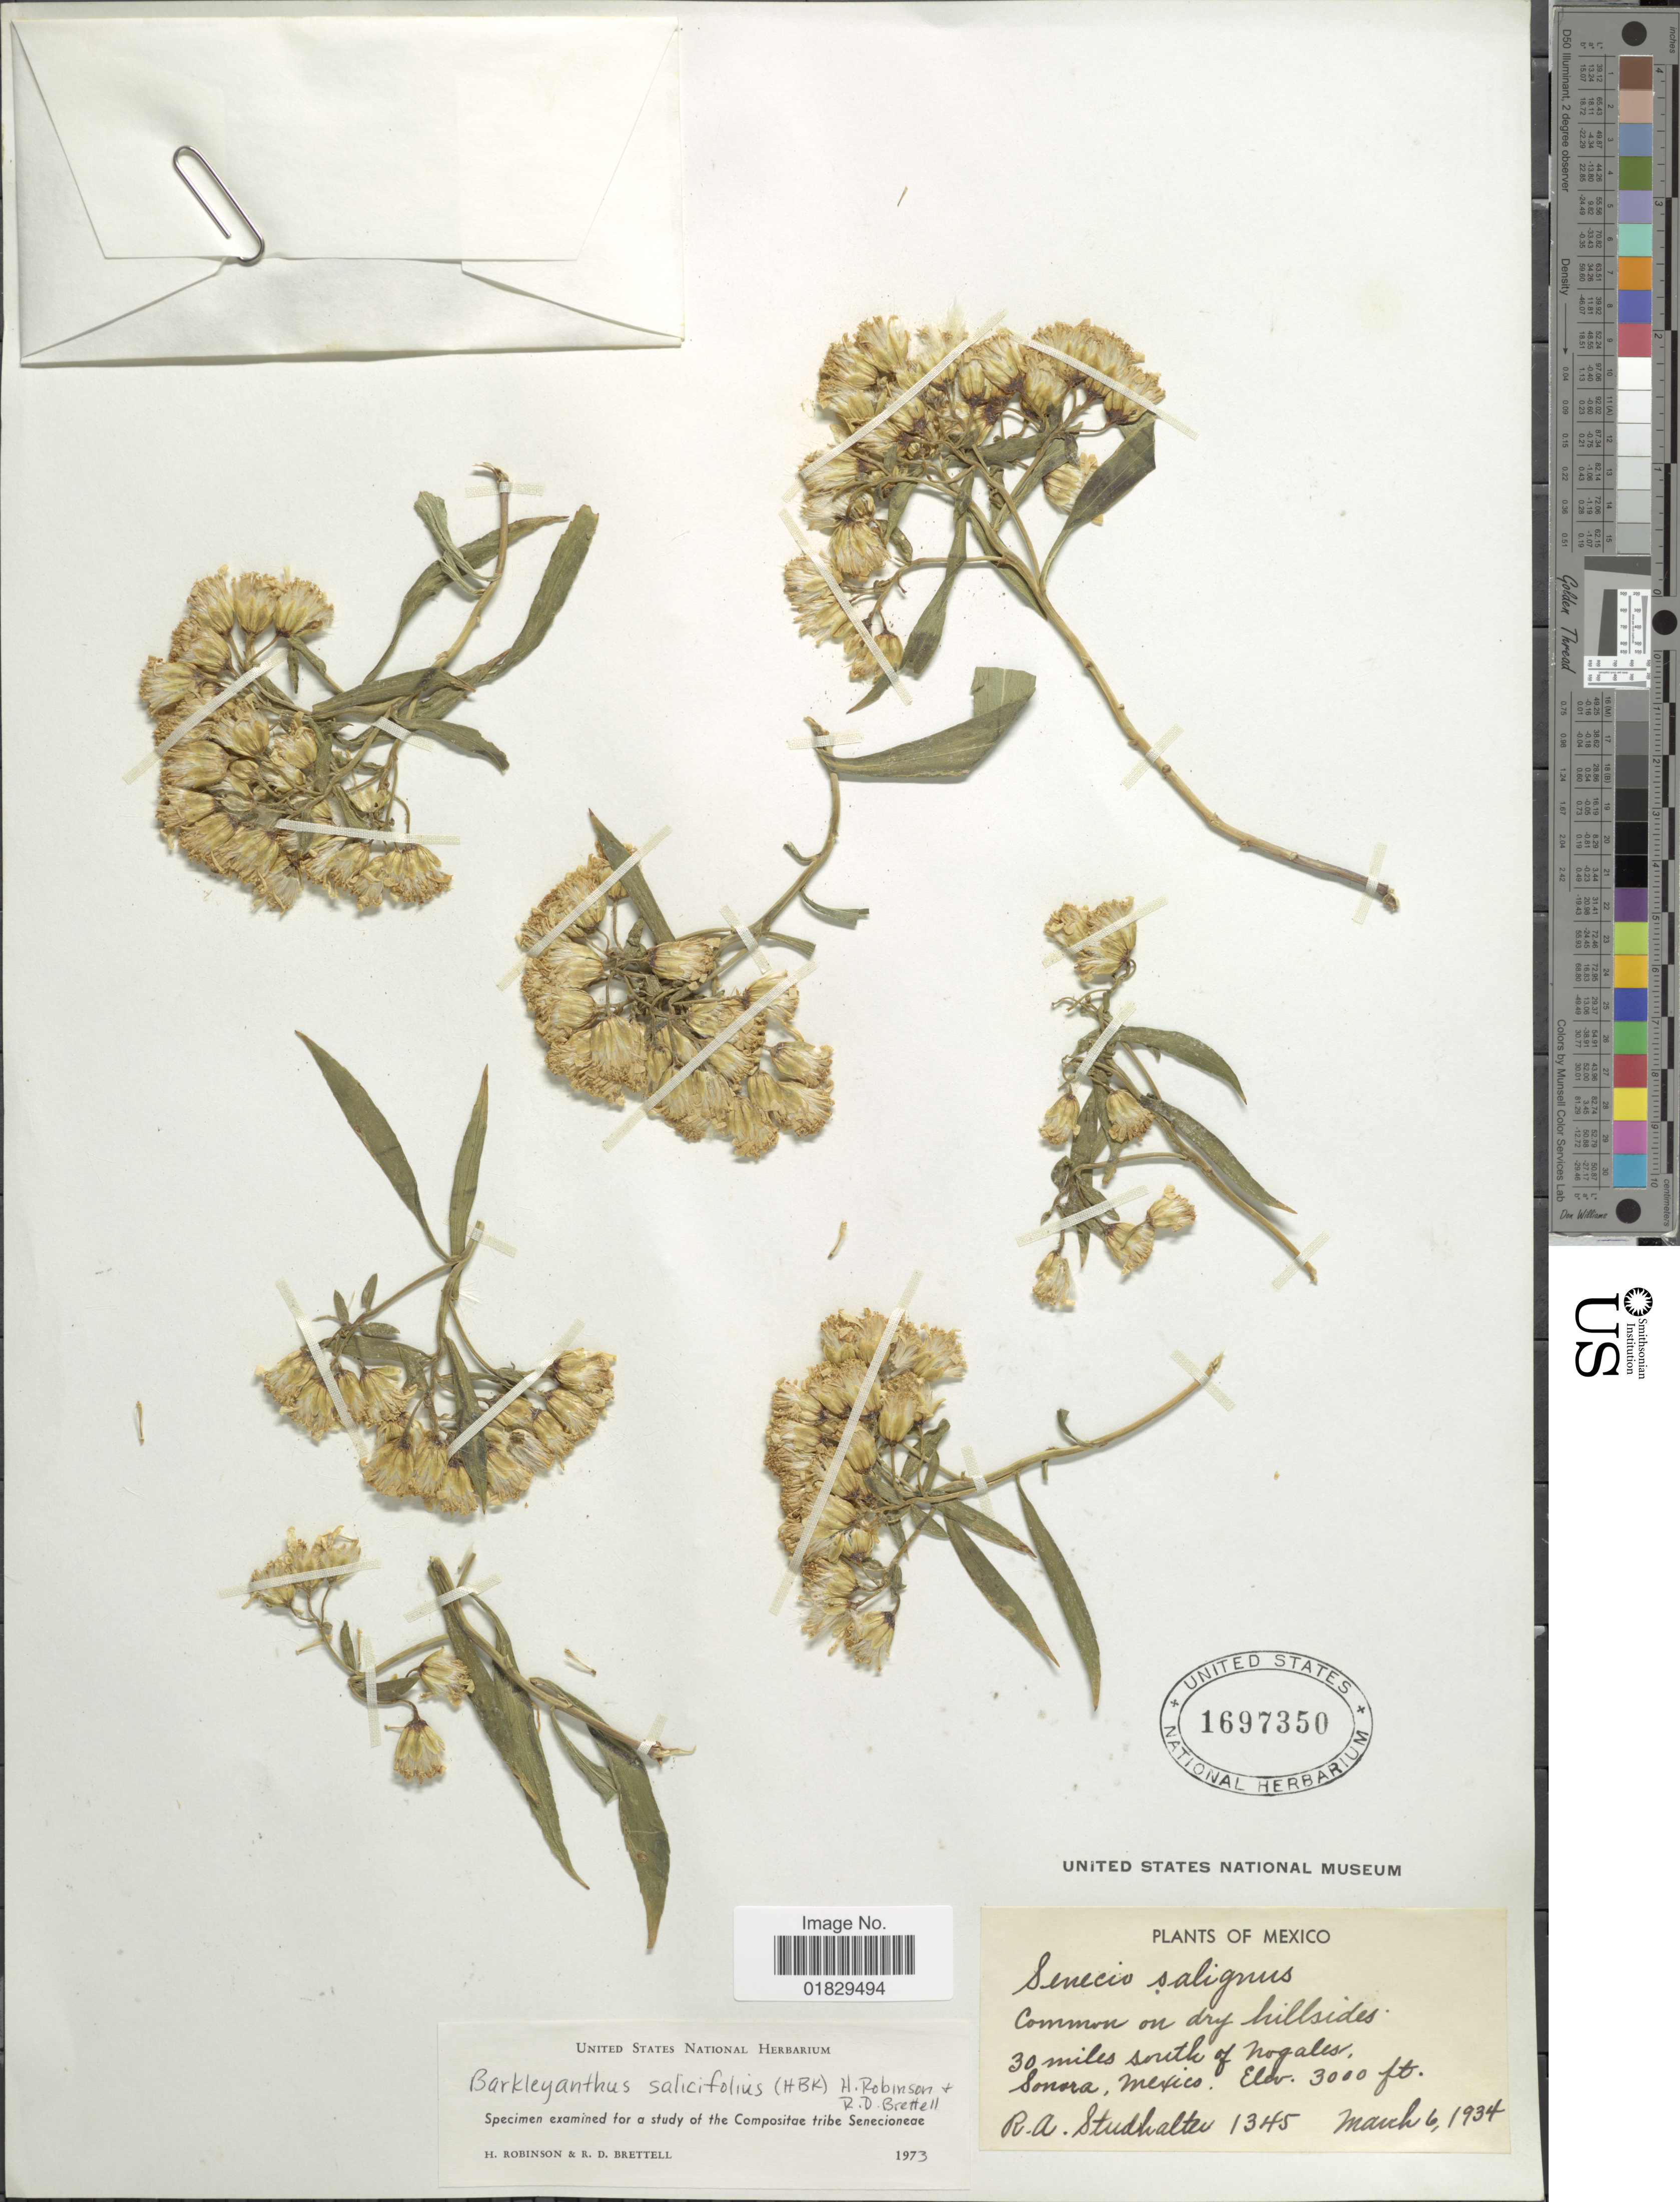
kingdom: Plantae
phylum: Tracheophyta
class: Magnoliopsida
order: Asterales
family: Asteraceae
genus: Barkleyanthus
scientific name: Barkleyanthus salicifolius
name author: (Kunth) H. Rob. & Brettell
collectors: R. Studhalter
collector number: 1345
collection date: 1934-03-06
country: Mexico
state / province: Sonora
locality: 30 miles south of Nogales. Sonora, Mexico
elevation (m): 914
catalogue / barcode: US 1697350